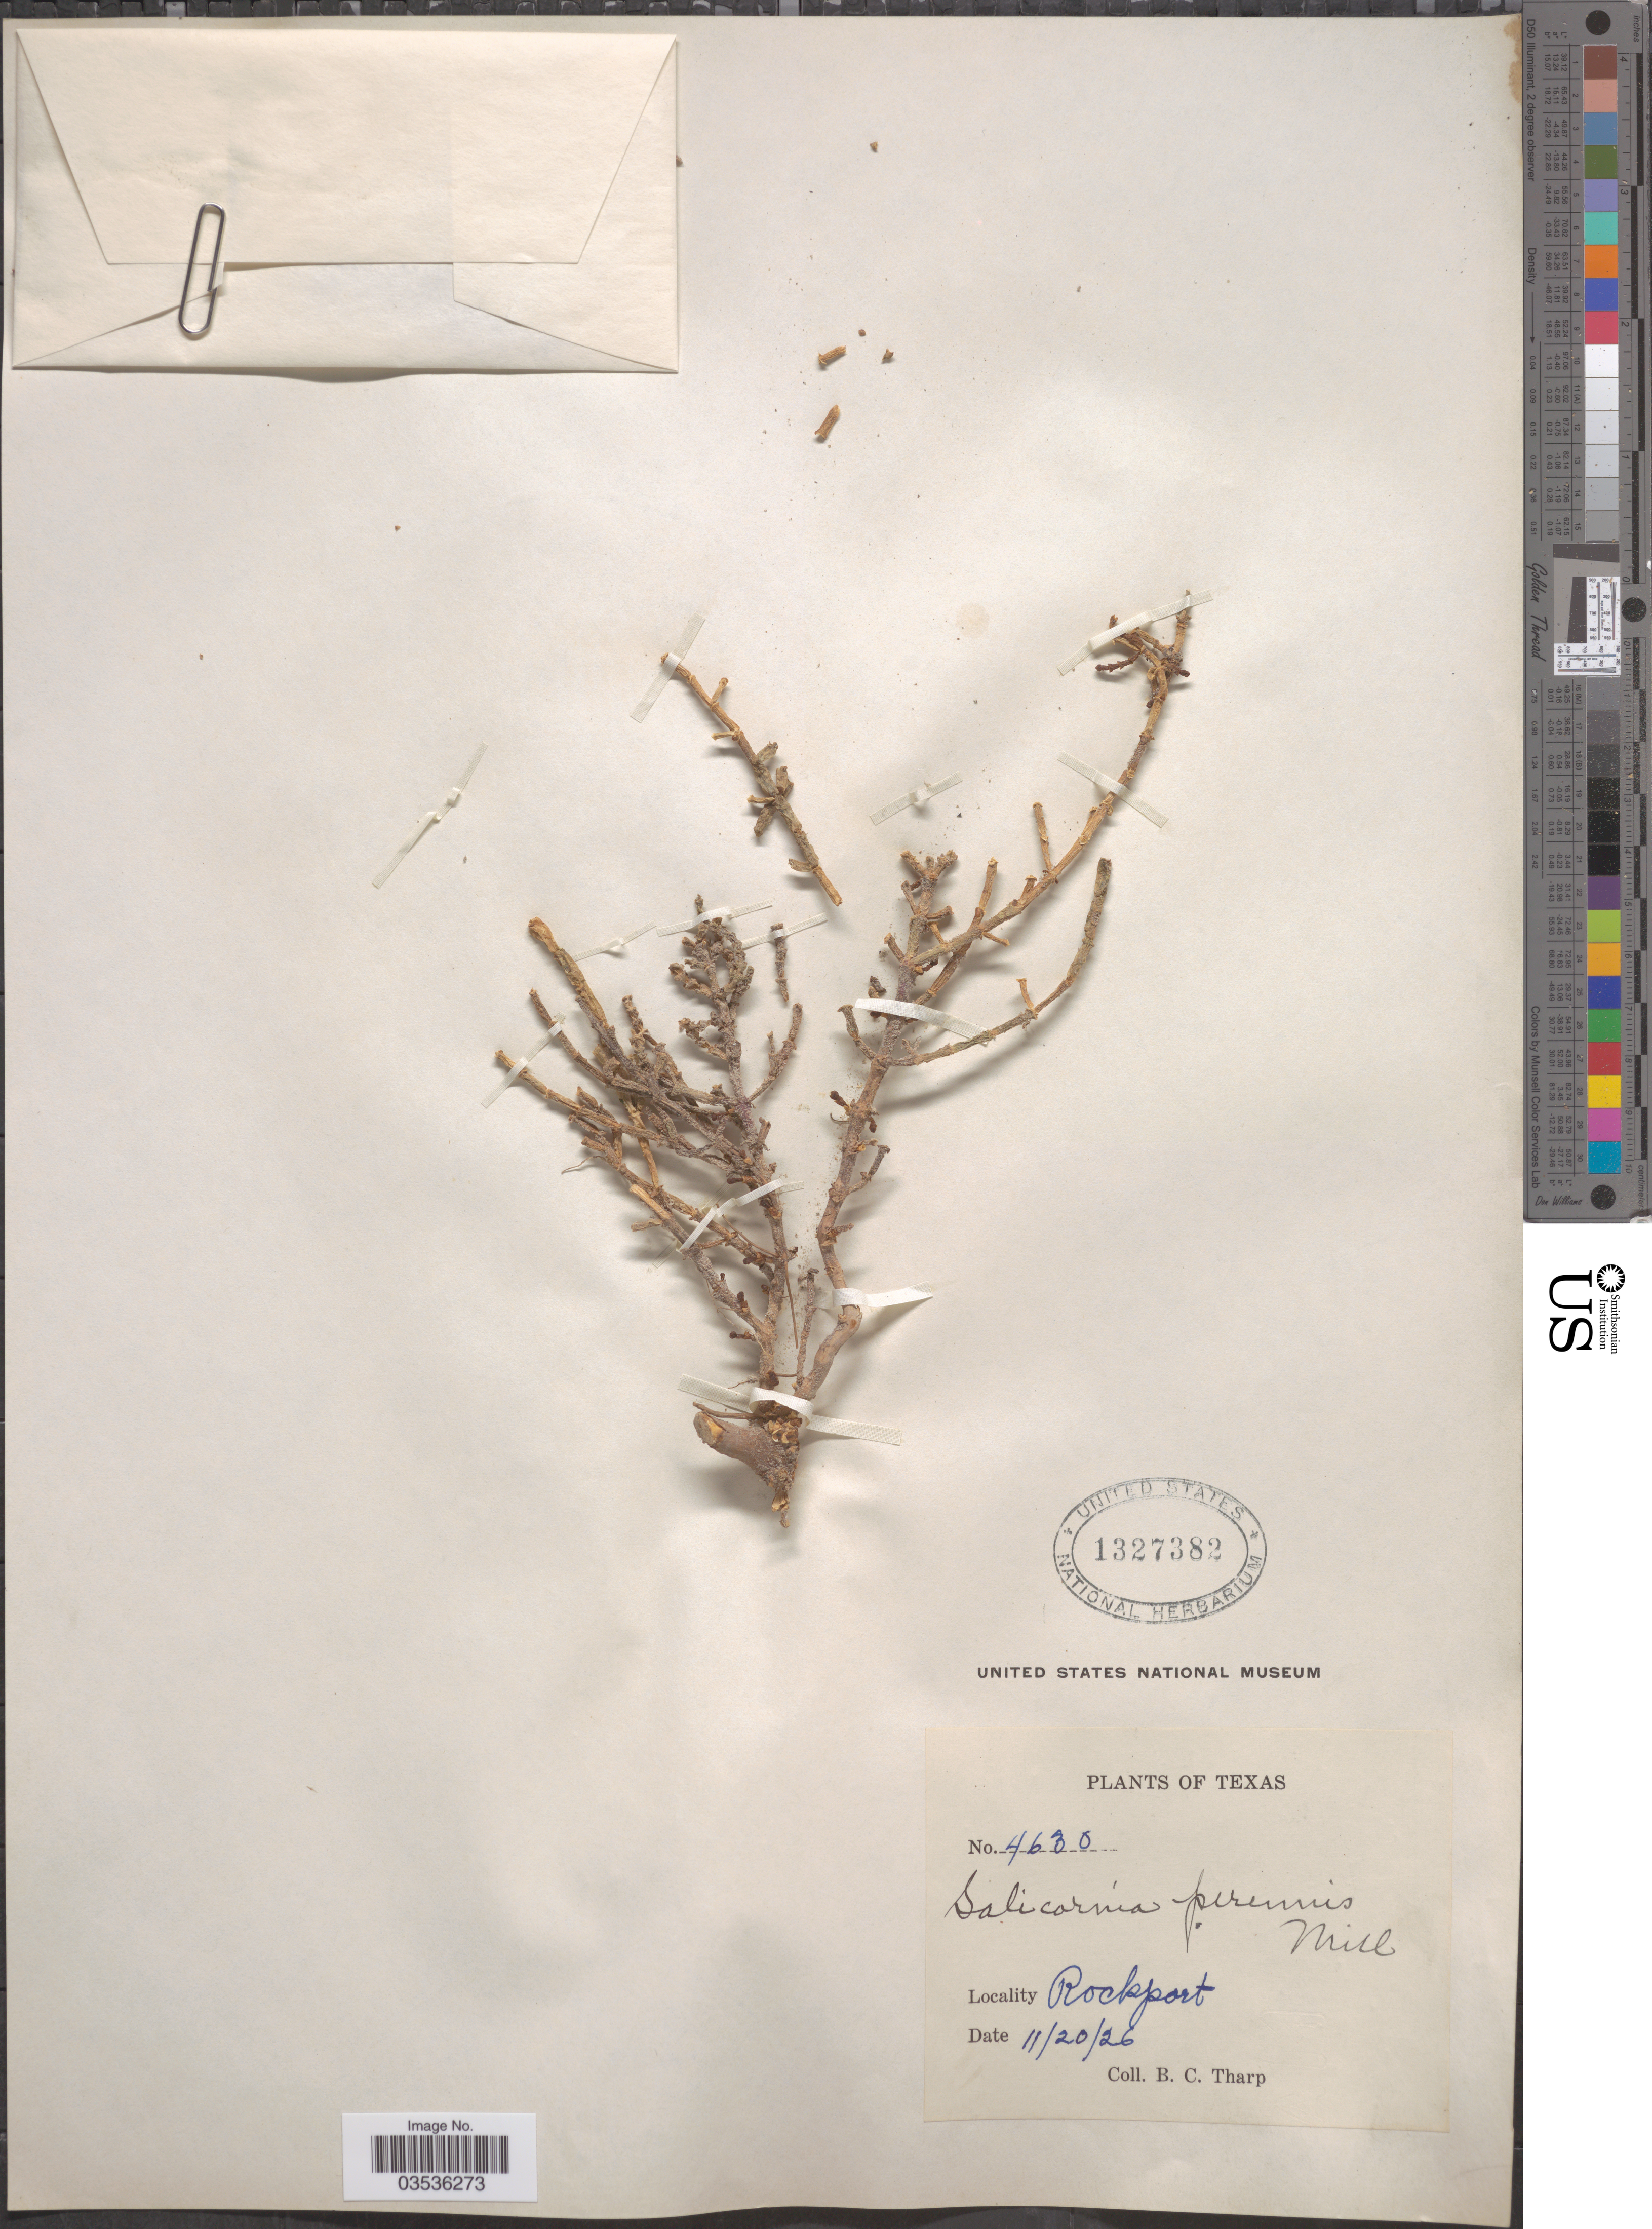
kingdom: Plantae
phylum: Tracheophyta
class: Magnoliopsida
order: Caryophyllales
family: Amaranthaceae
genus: Salicornia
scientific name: Salicornia perennis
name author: Mill.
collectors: B. C. Tharp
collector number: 4630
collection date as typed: Transcribed d/m/y: 20/11/26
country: United States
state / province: Texas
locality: Rockport.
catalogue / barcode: US 1327382